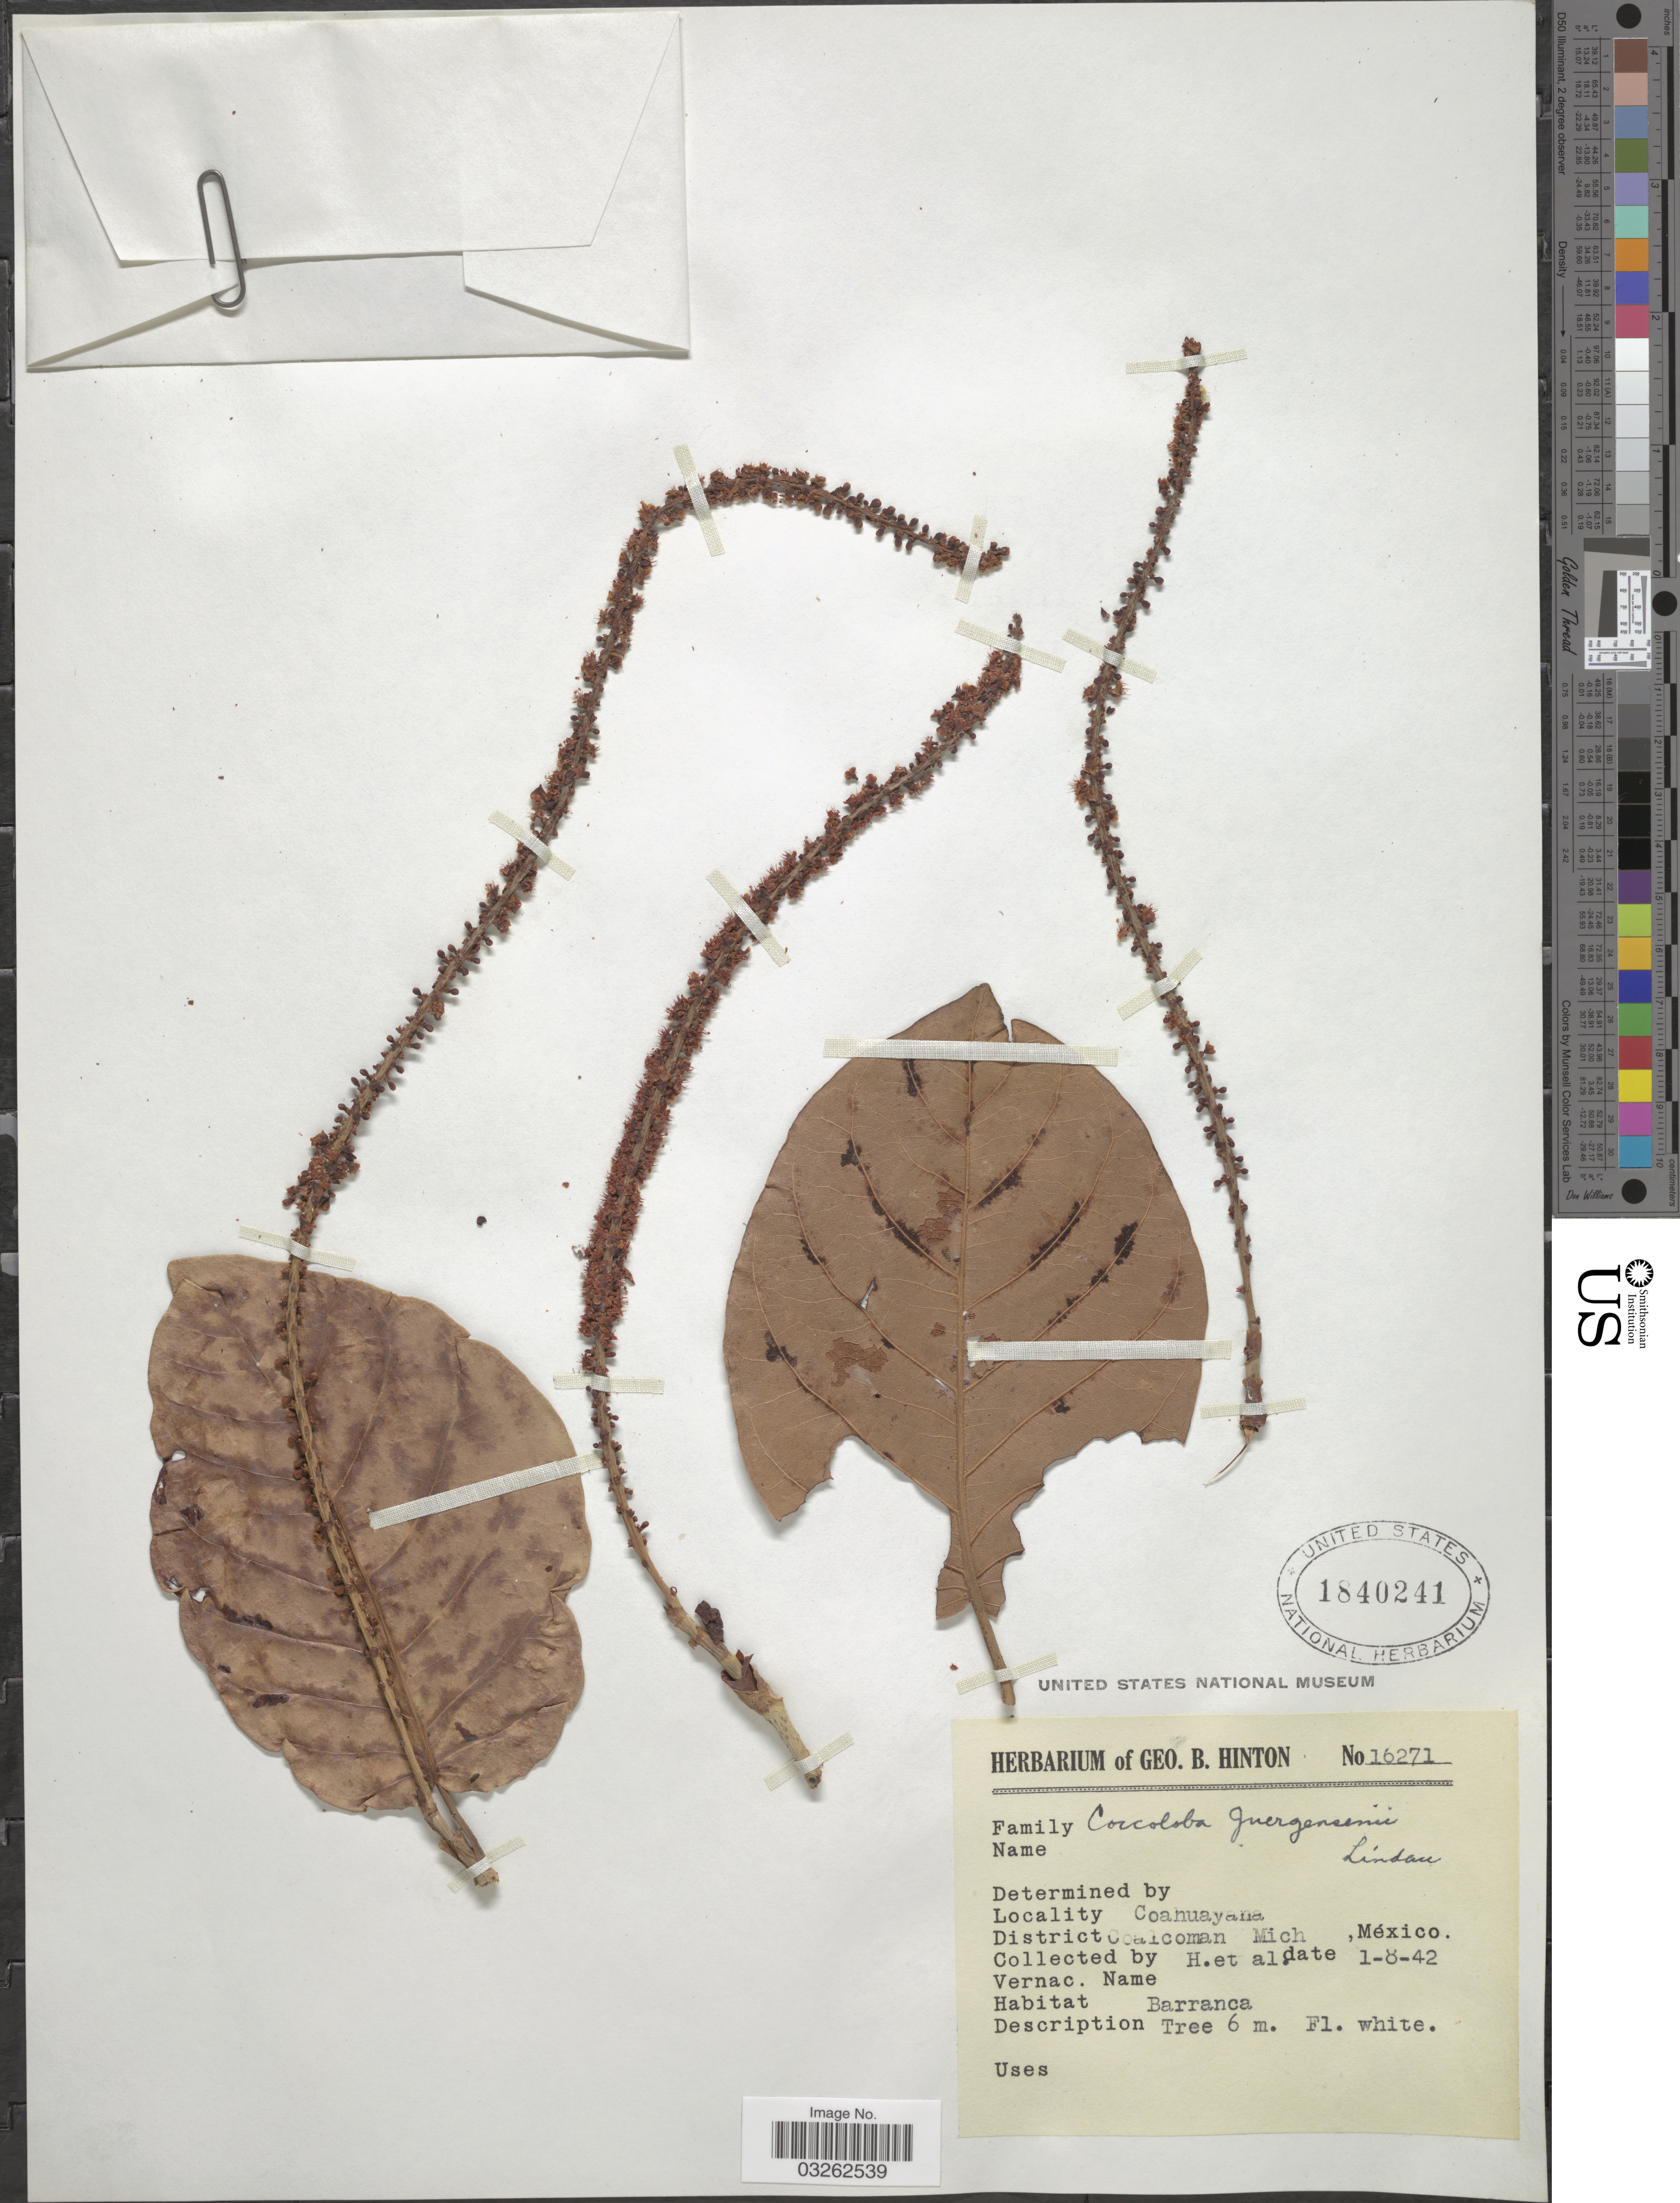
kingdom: Plantae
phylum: Tracheophyta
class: Magnoliopsida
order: Caryophyllales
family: Polygonaceae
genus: Coccoloba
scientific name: Coccoloba barbadensis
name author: Jacq.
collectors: G. B. Hinton & et al.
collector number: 16271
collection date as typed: Transcribed d/m/y: 1/8/42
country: Mexico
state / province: Michoacán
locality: Coahuayana. District Coalcoman.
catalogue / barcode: US 1840241